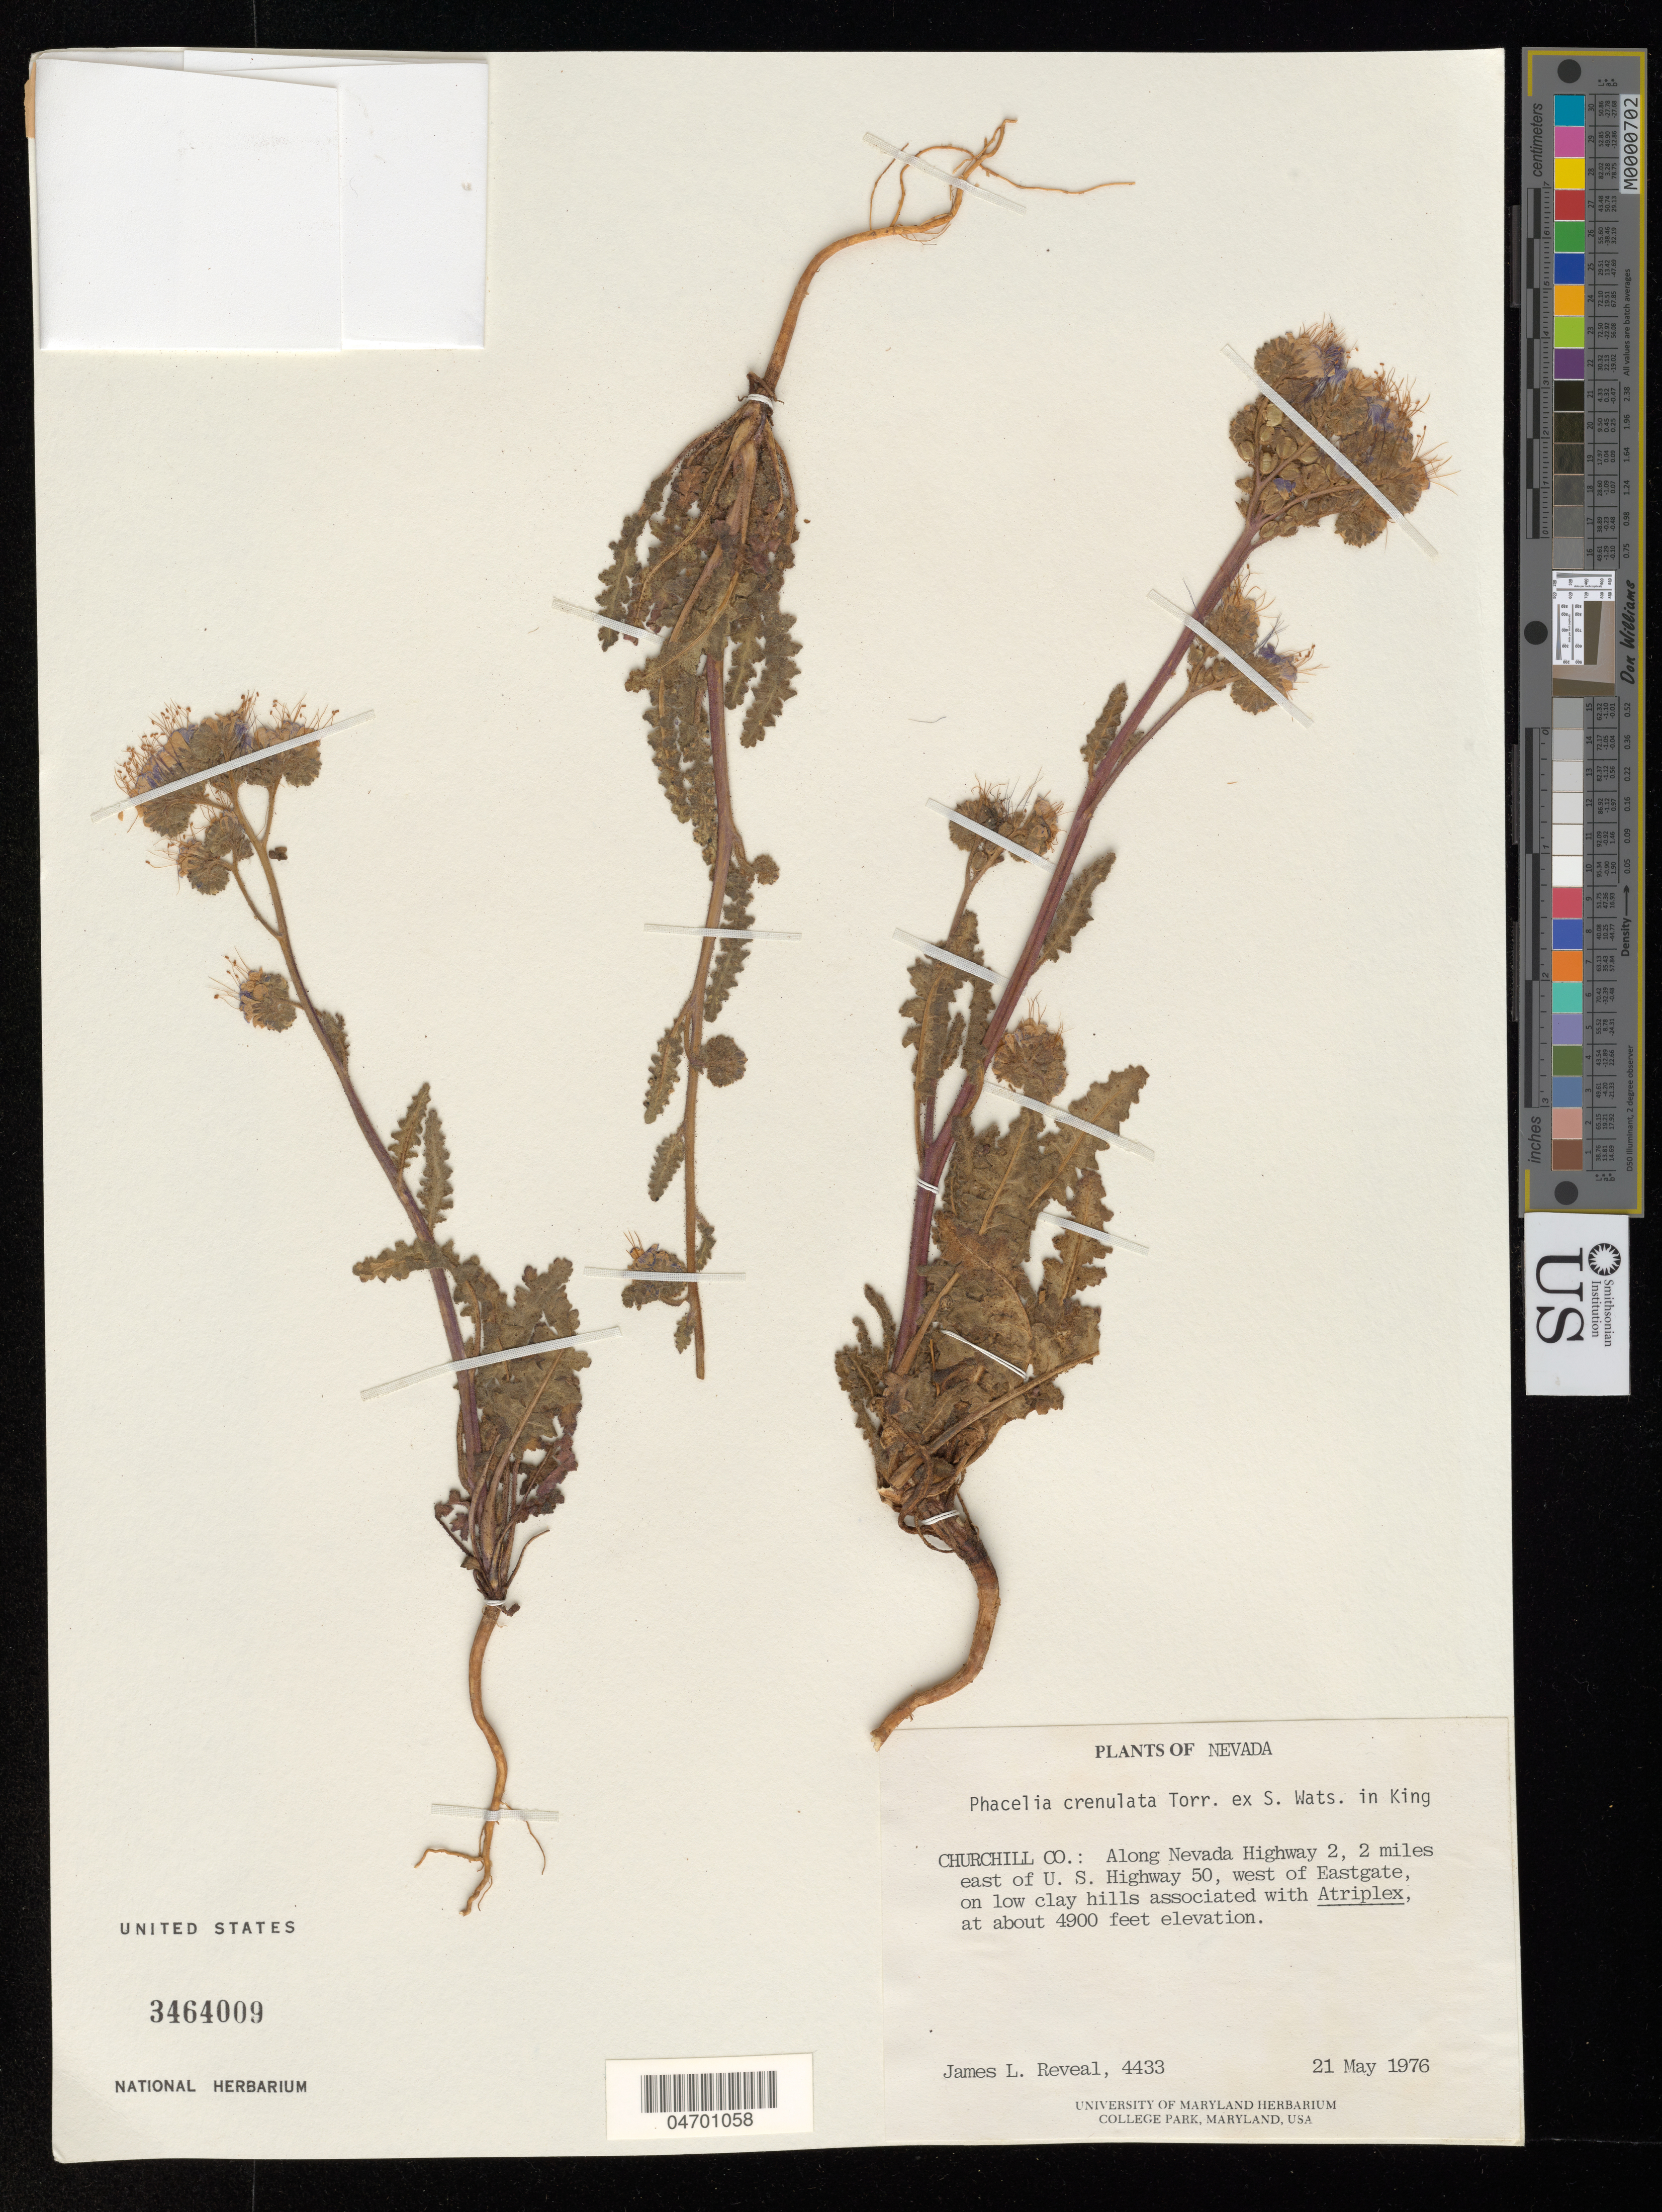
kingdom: Plantae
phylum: Tracheophyta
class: Magnoliopsida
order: Boraginales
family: Hydrophyllaceae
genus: Phacelia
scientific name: Phacelia crenulata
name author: Torr. ex S. Watson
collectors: J. L. Reveal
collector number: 4433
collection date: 1976-05-21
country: United States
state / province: Nevada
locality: Churchill Co.: Along Nevada Highway 2, 2 miles east of U. S. Highway 50, west of Eastgate.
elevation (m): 1494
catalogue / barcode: US 3464009